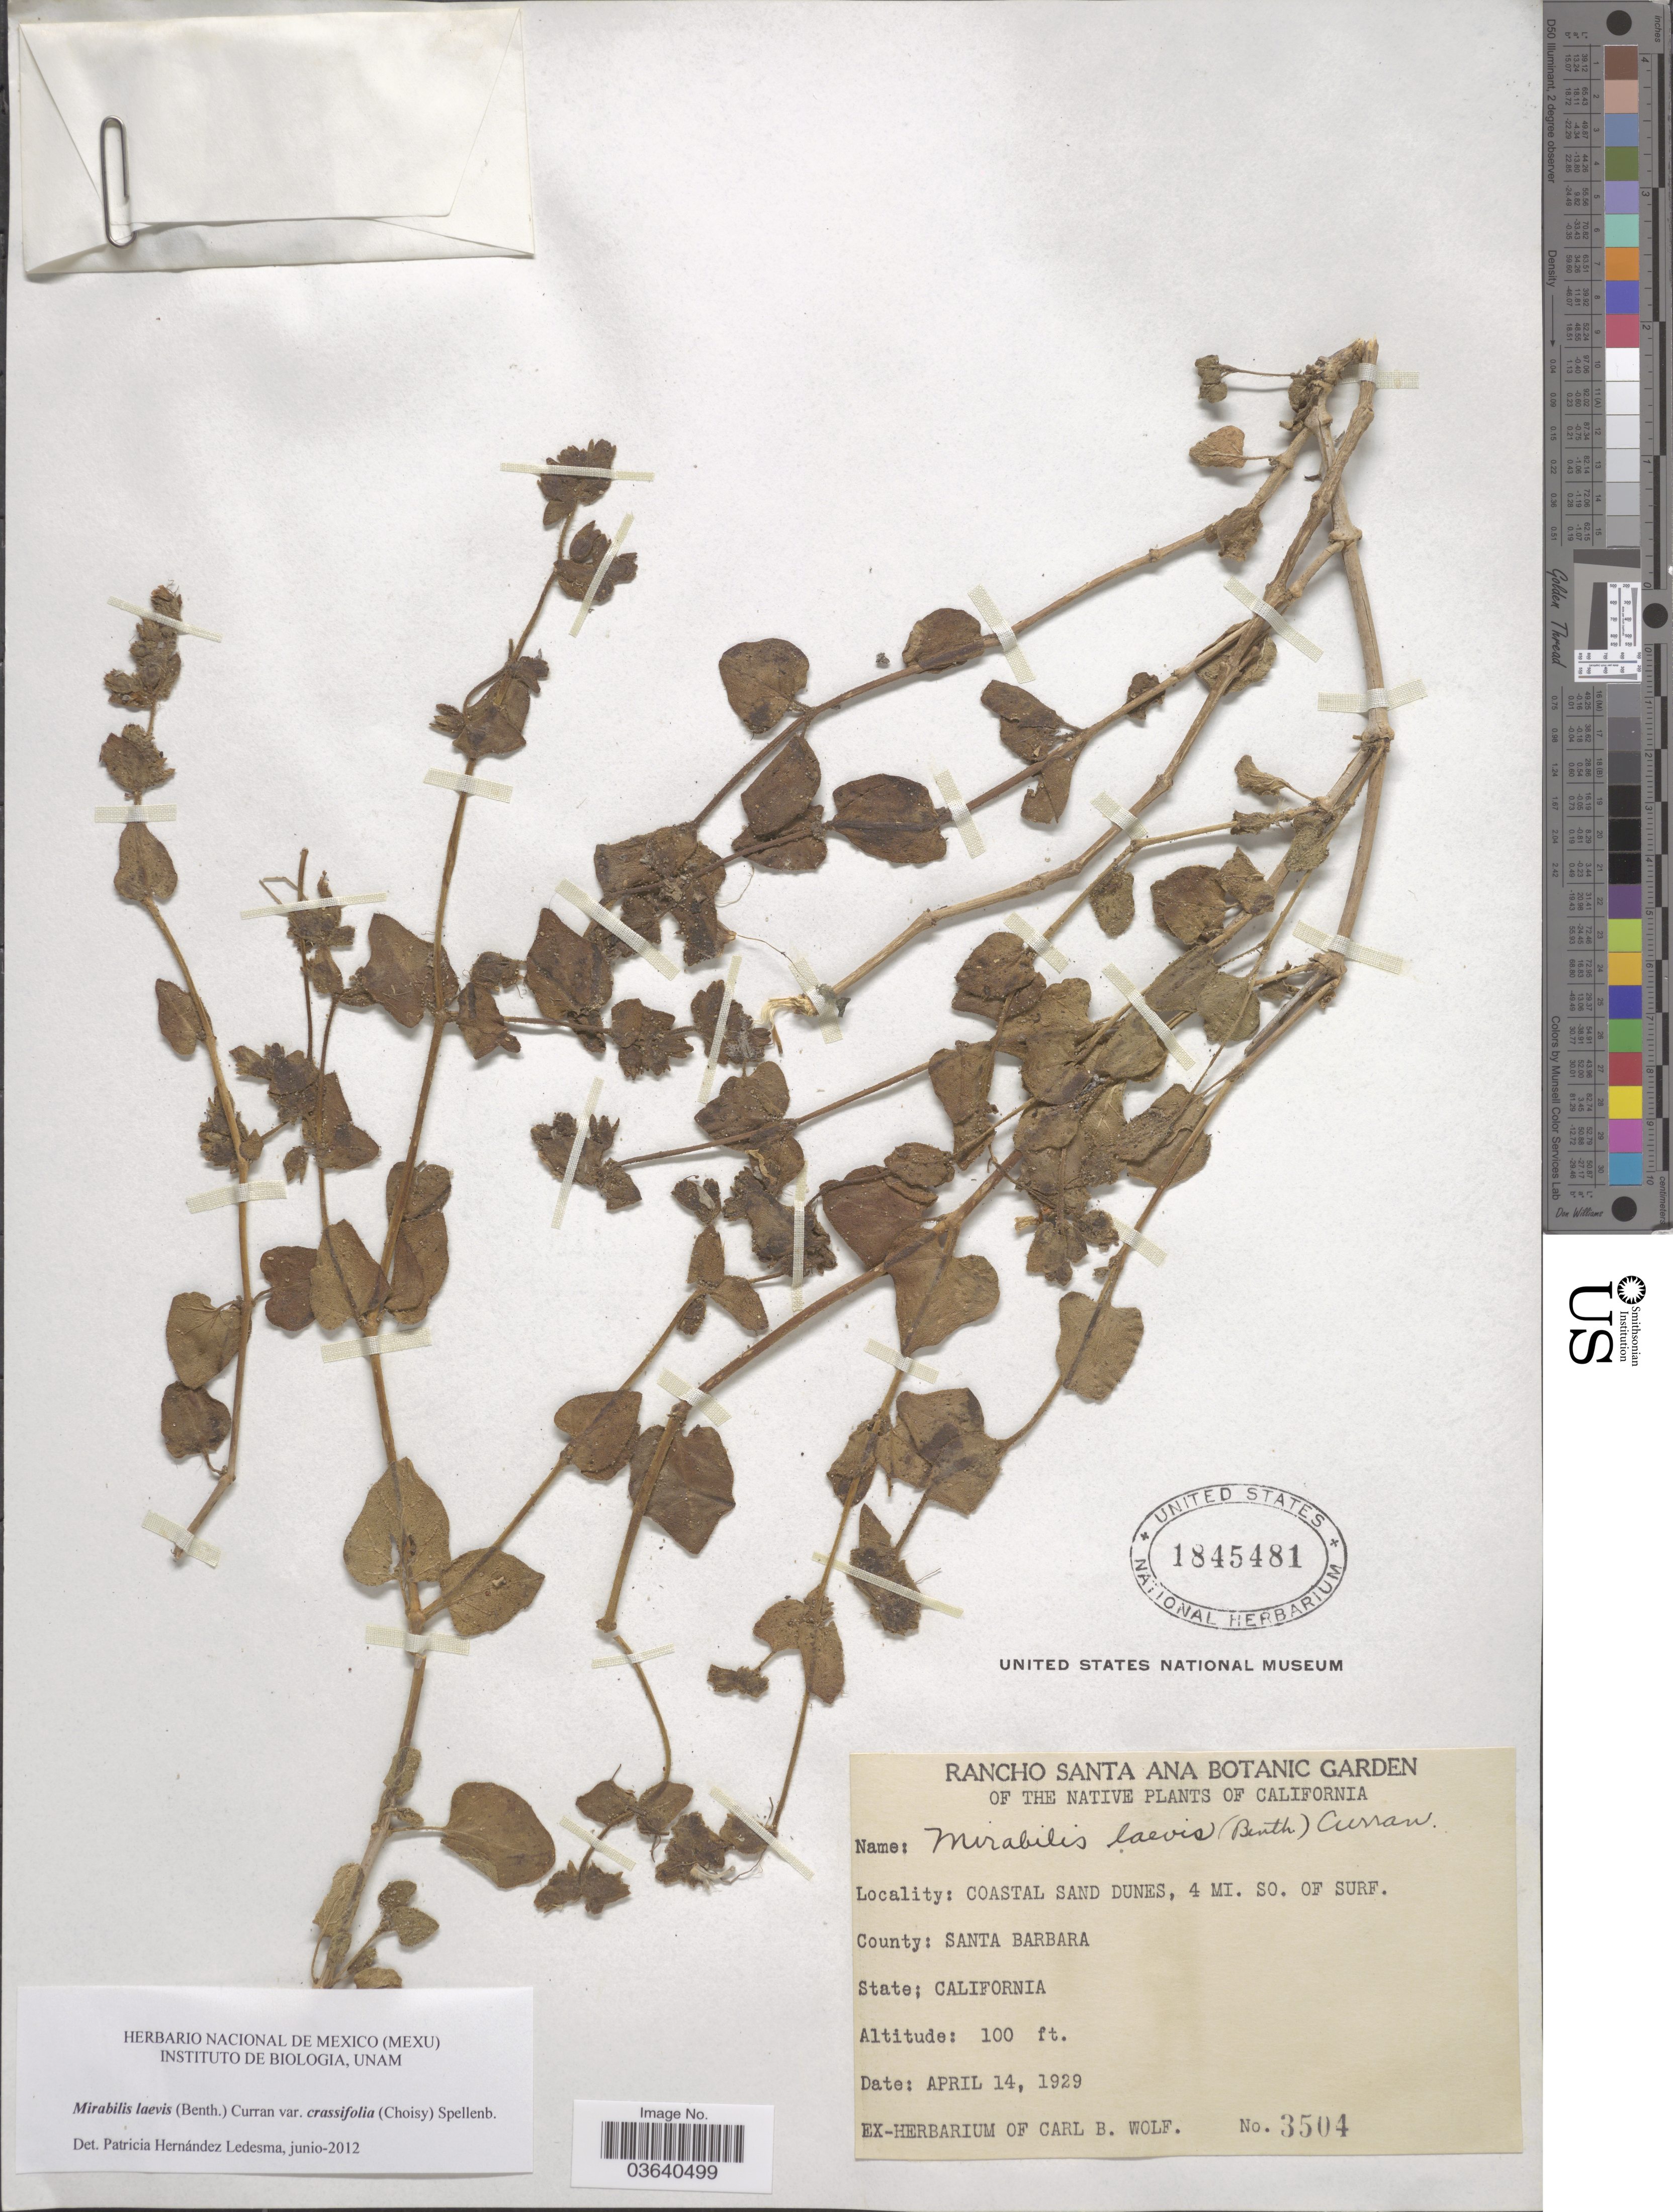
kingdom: Plantae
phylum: Tracheophyta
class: Magnoliopsida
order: Caryophyllales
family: Nyctaginaceae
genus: Mirabilis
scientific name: Mirabilis laevis var. crassifolia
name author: (Choisy) Spellenb.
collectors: ex herb. Carl B. Wolf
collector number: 3504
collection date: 1929-04-14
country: United States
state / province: California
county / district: Santa Barbara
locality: Coastal Sand dunes, 4 mi. So. of Surf. County: Santa Barbara.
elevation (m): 30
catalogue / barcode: US 1845481